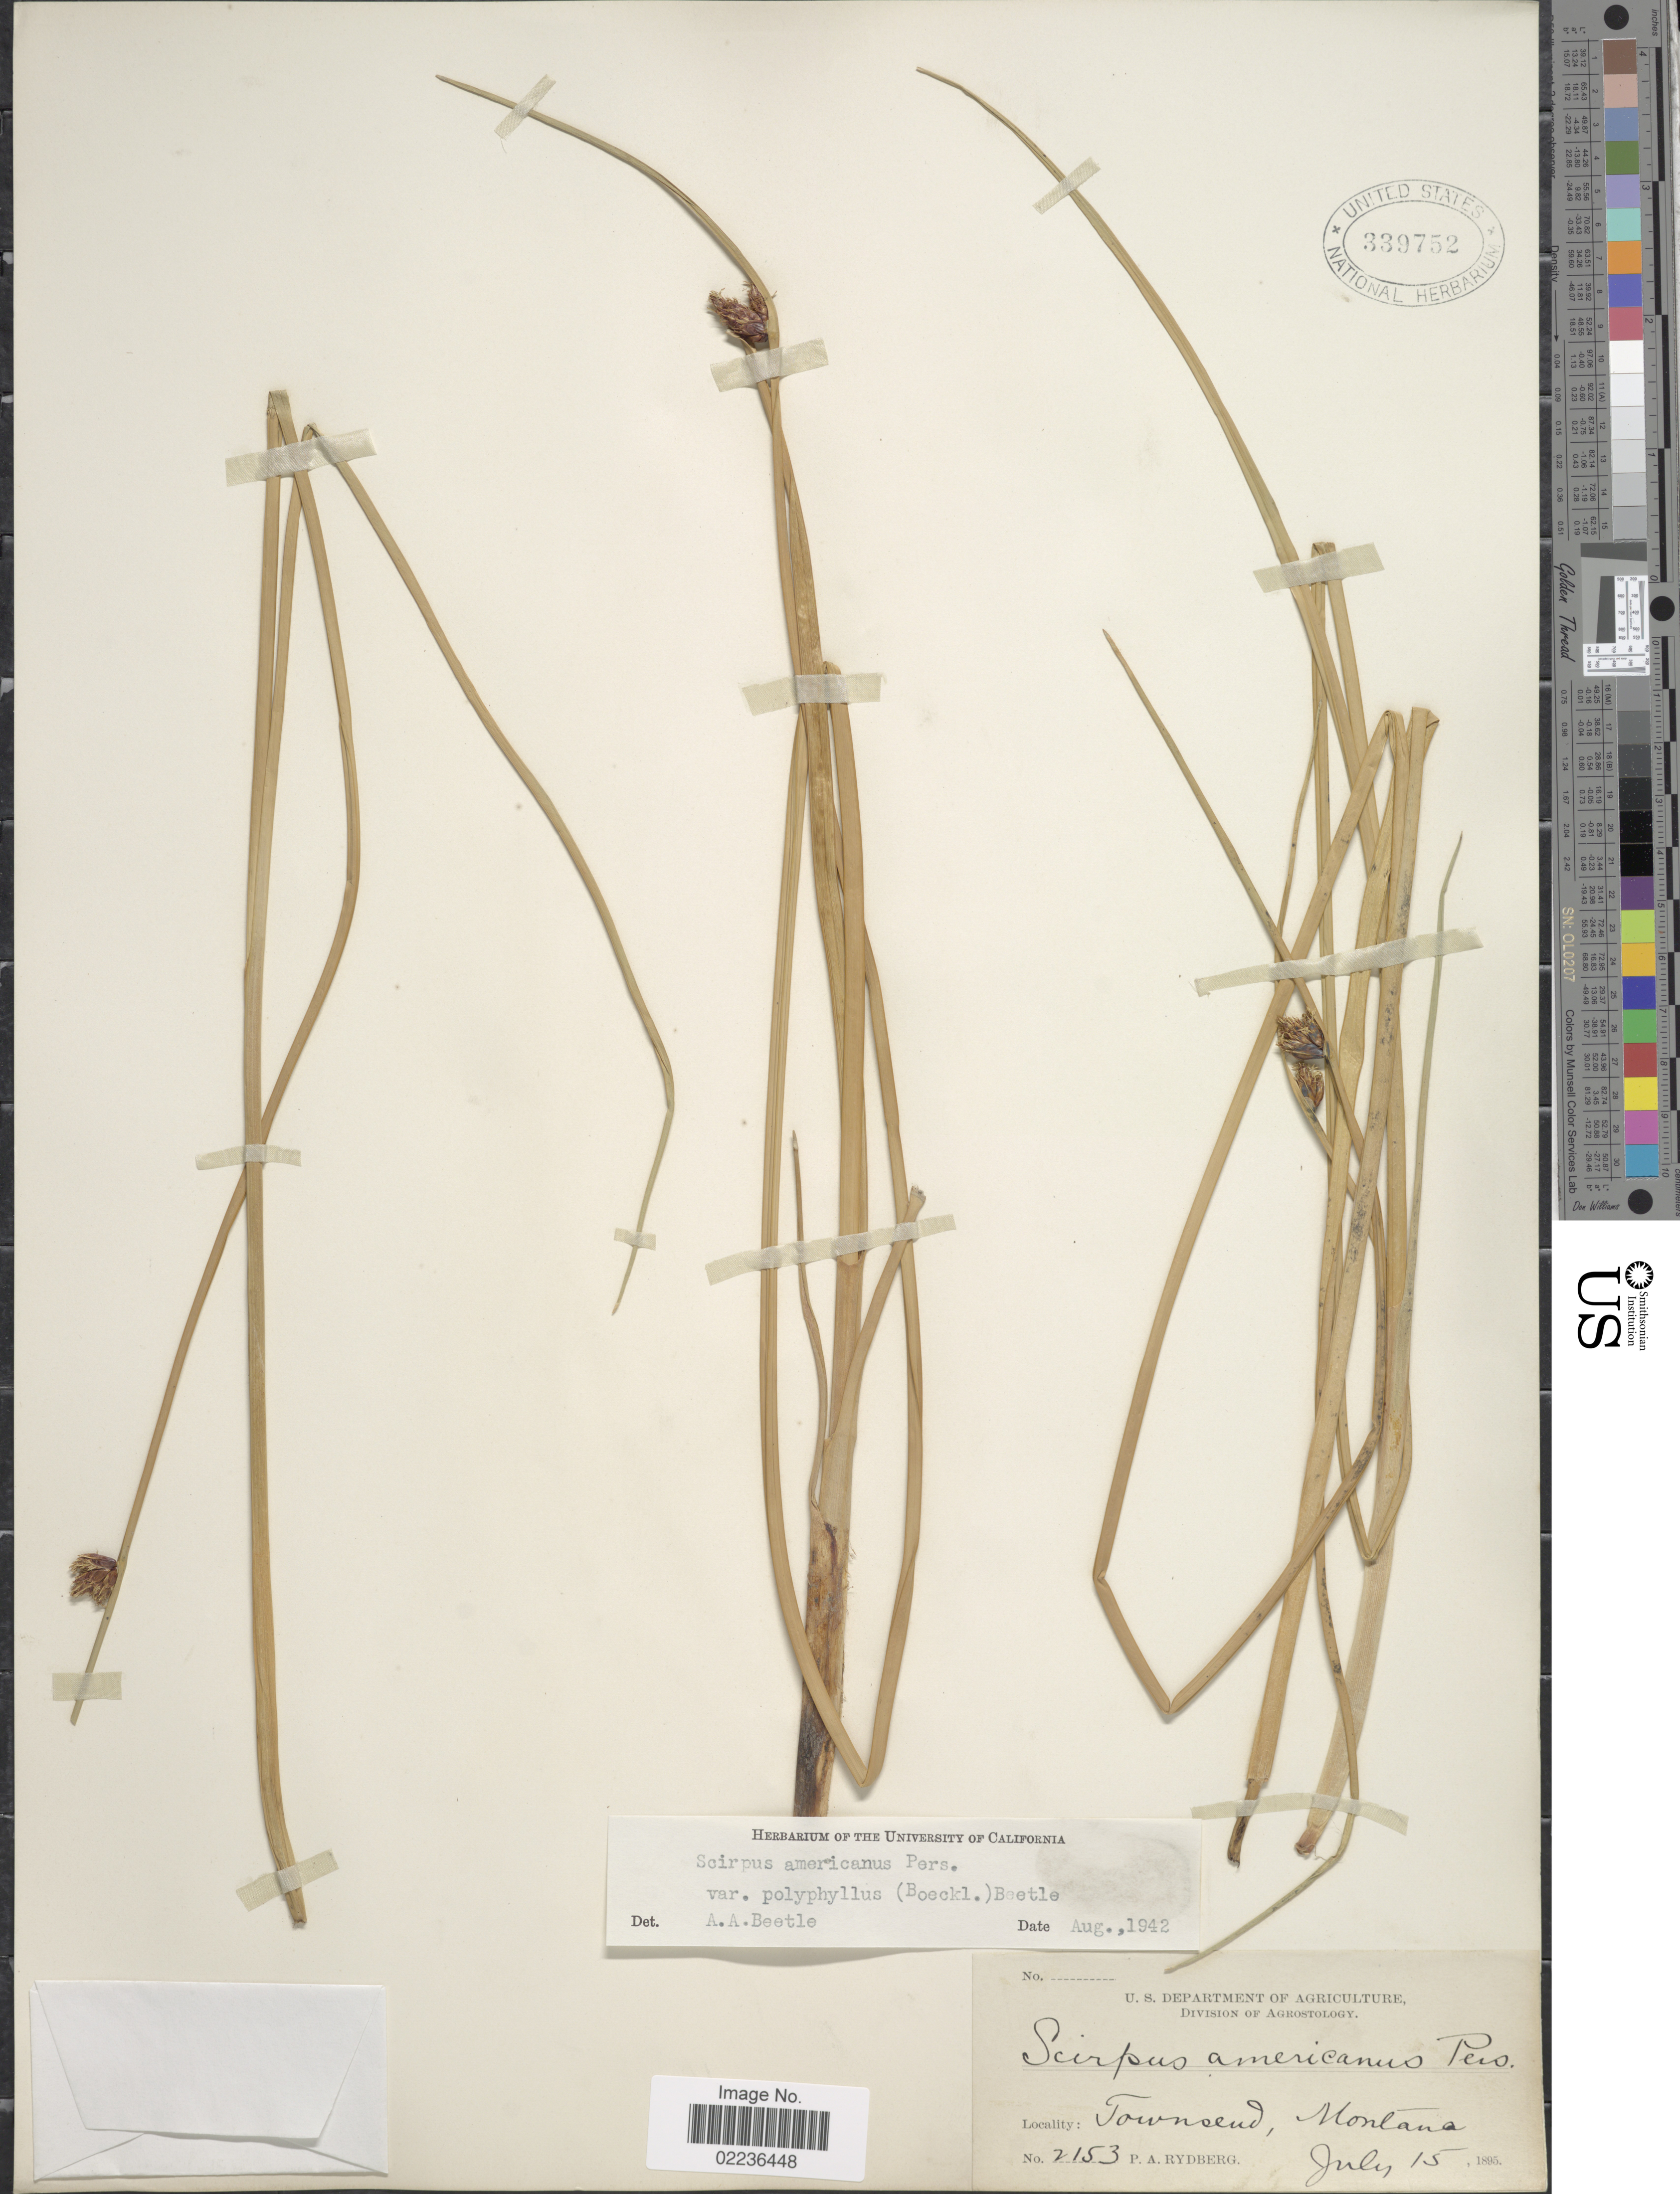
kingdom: Plantae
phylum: Tracheophyta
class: Liliopsida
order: Poales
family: Cyperaceae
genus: Schoenoplectus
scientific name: Schoenoplectus pungens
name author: (Vahl) Palla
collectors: P. A. Rydberg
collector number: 2153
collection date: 1895-07-15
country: United States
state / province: Montana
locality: Townsend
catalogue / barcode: US 339752